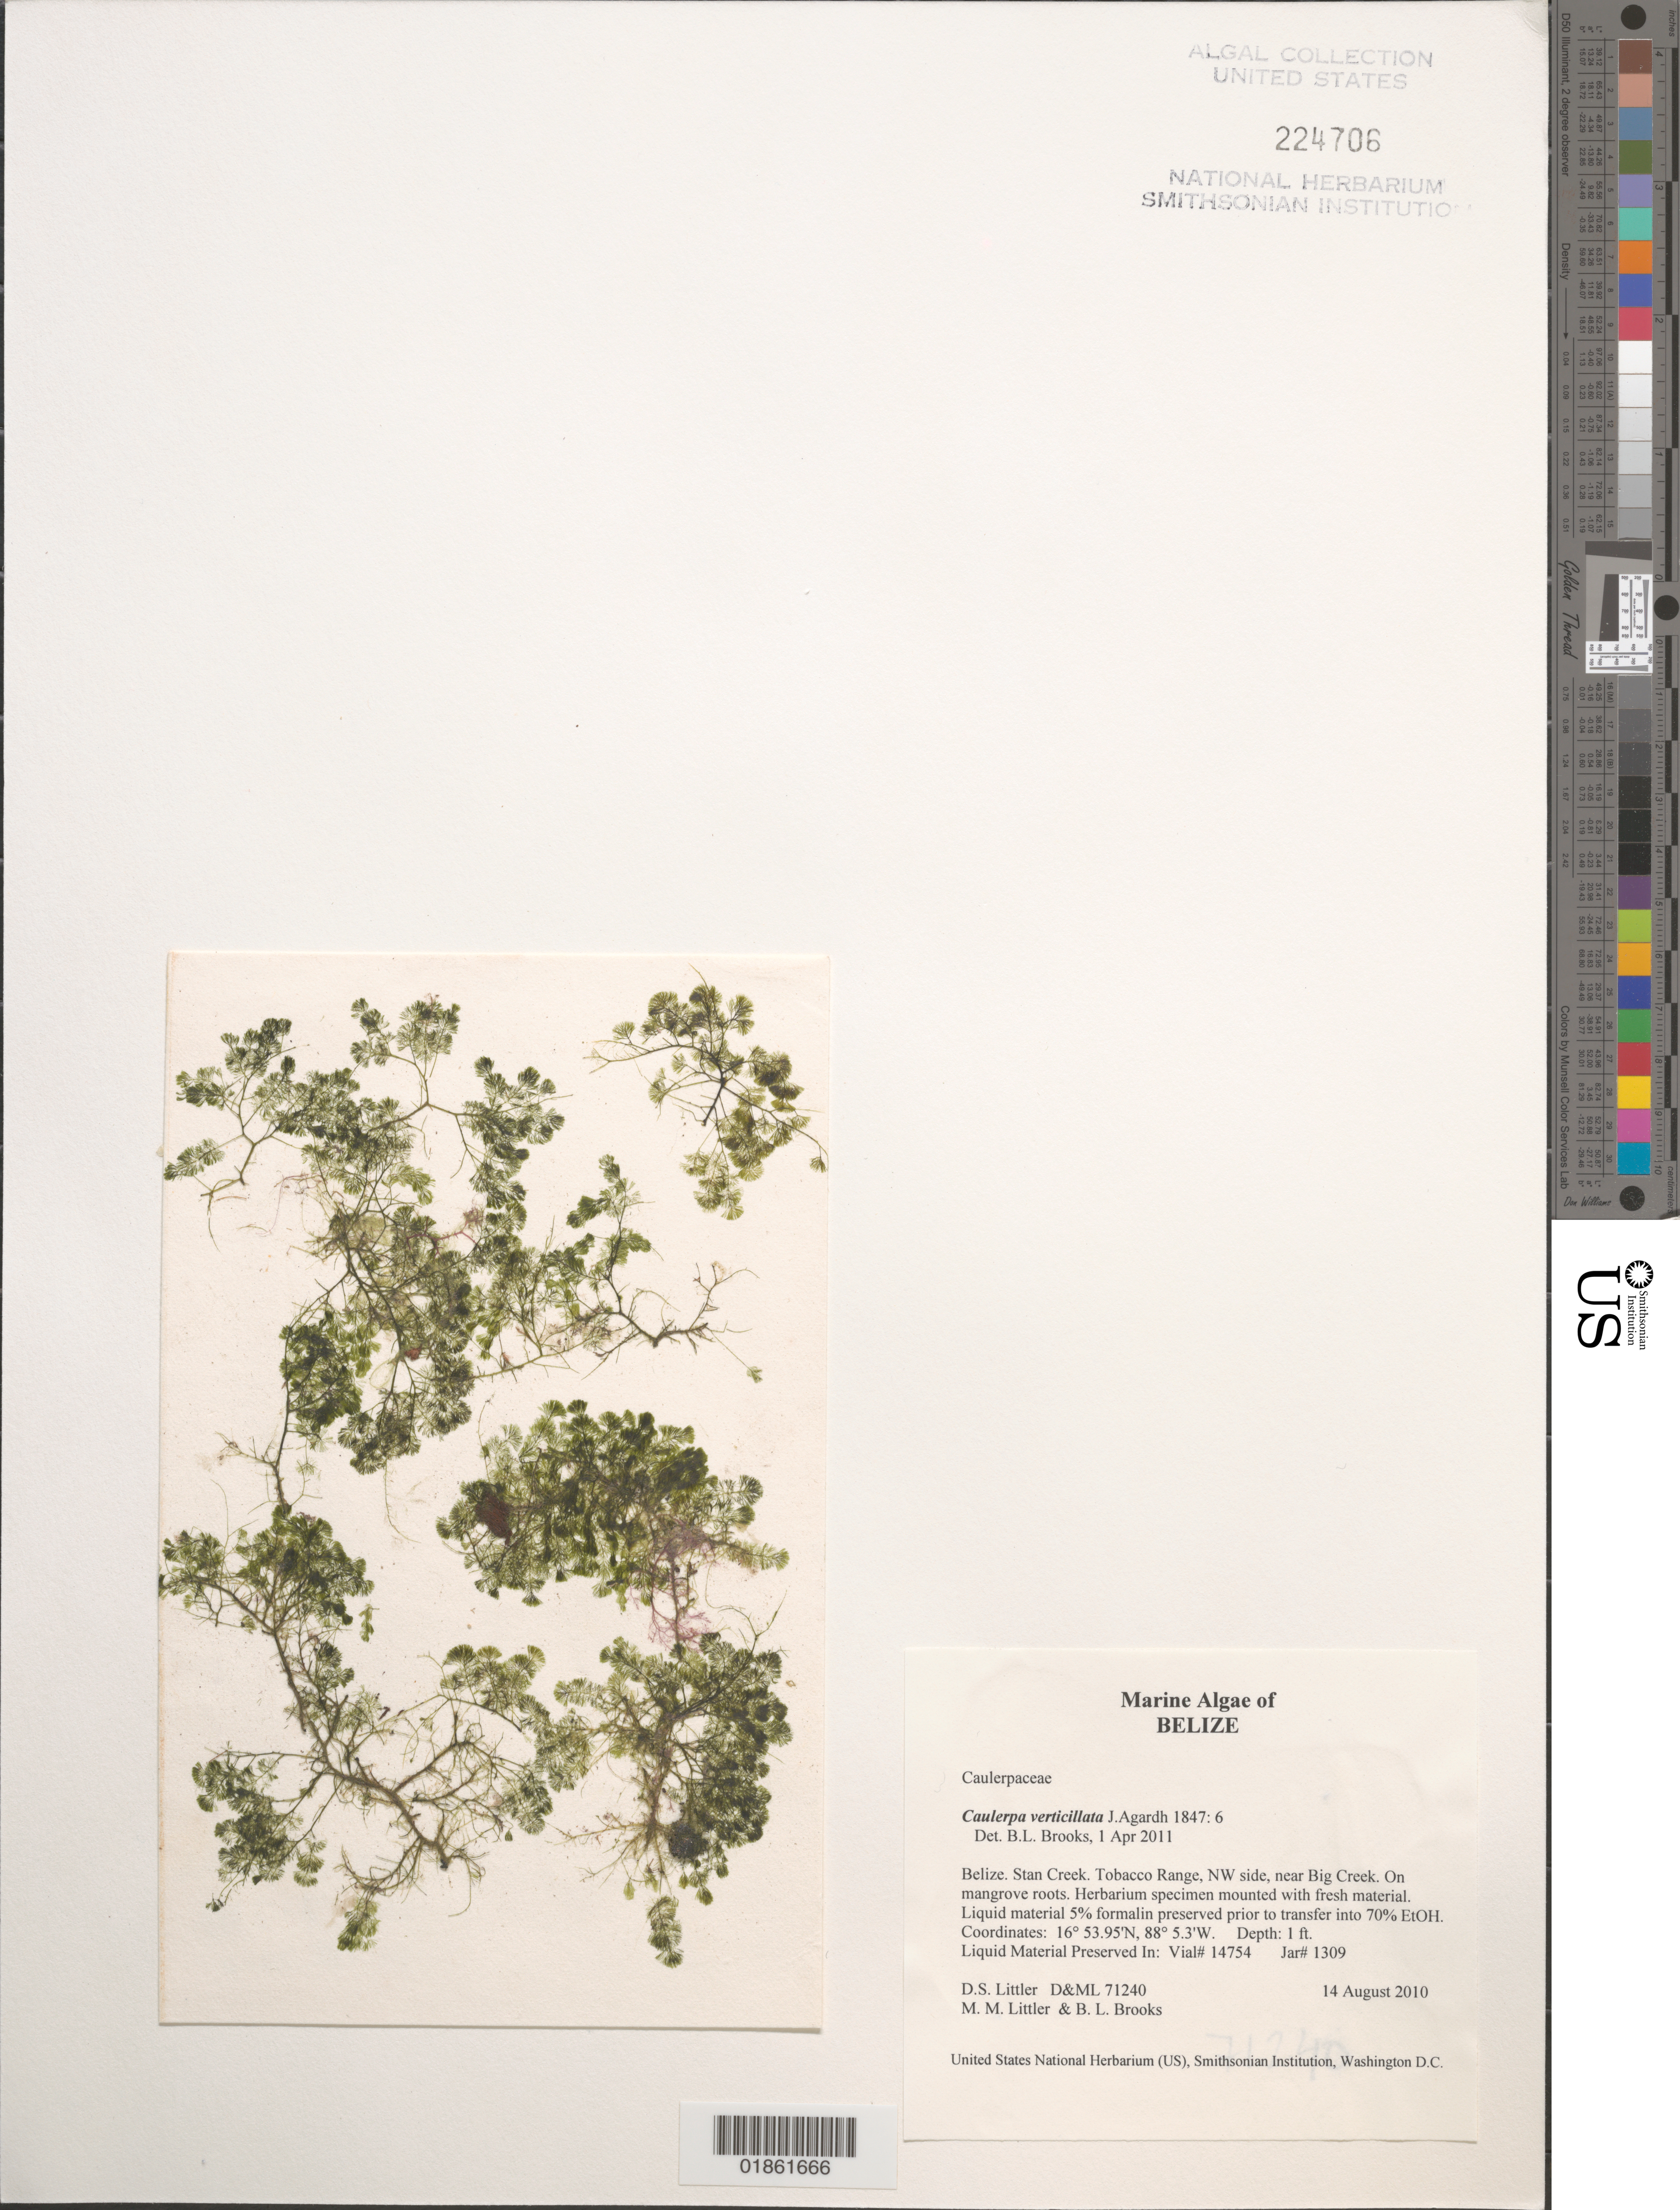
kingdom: Plantae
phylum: Chlorophyta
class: Ulvophyceae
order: Bryopsidales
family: Caulerpaceae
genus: Caulerpa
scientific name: Caulerpa verticillata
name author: J. Agardh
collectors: D. S. Littler & M. M. Littler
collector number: D&ML 71240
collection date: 2010-08-14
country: Belize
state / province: Stann Creek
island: Tobacco Range Cays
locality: Tobacco Range. Near Big Creek.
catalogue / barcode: US 224706